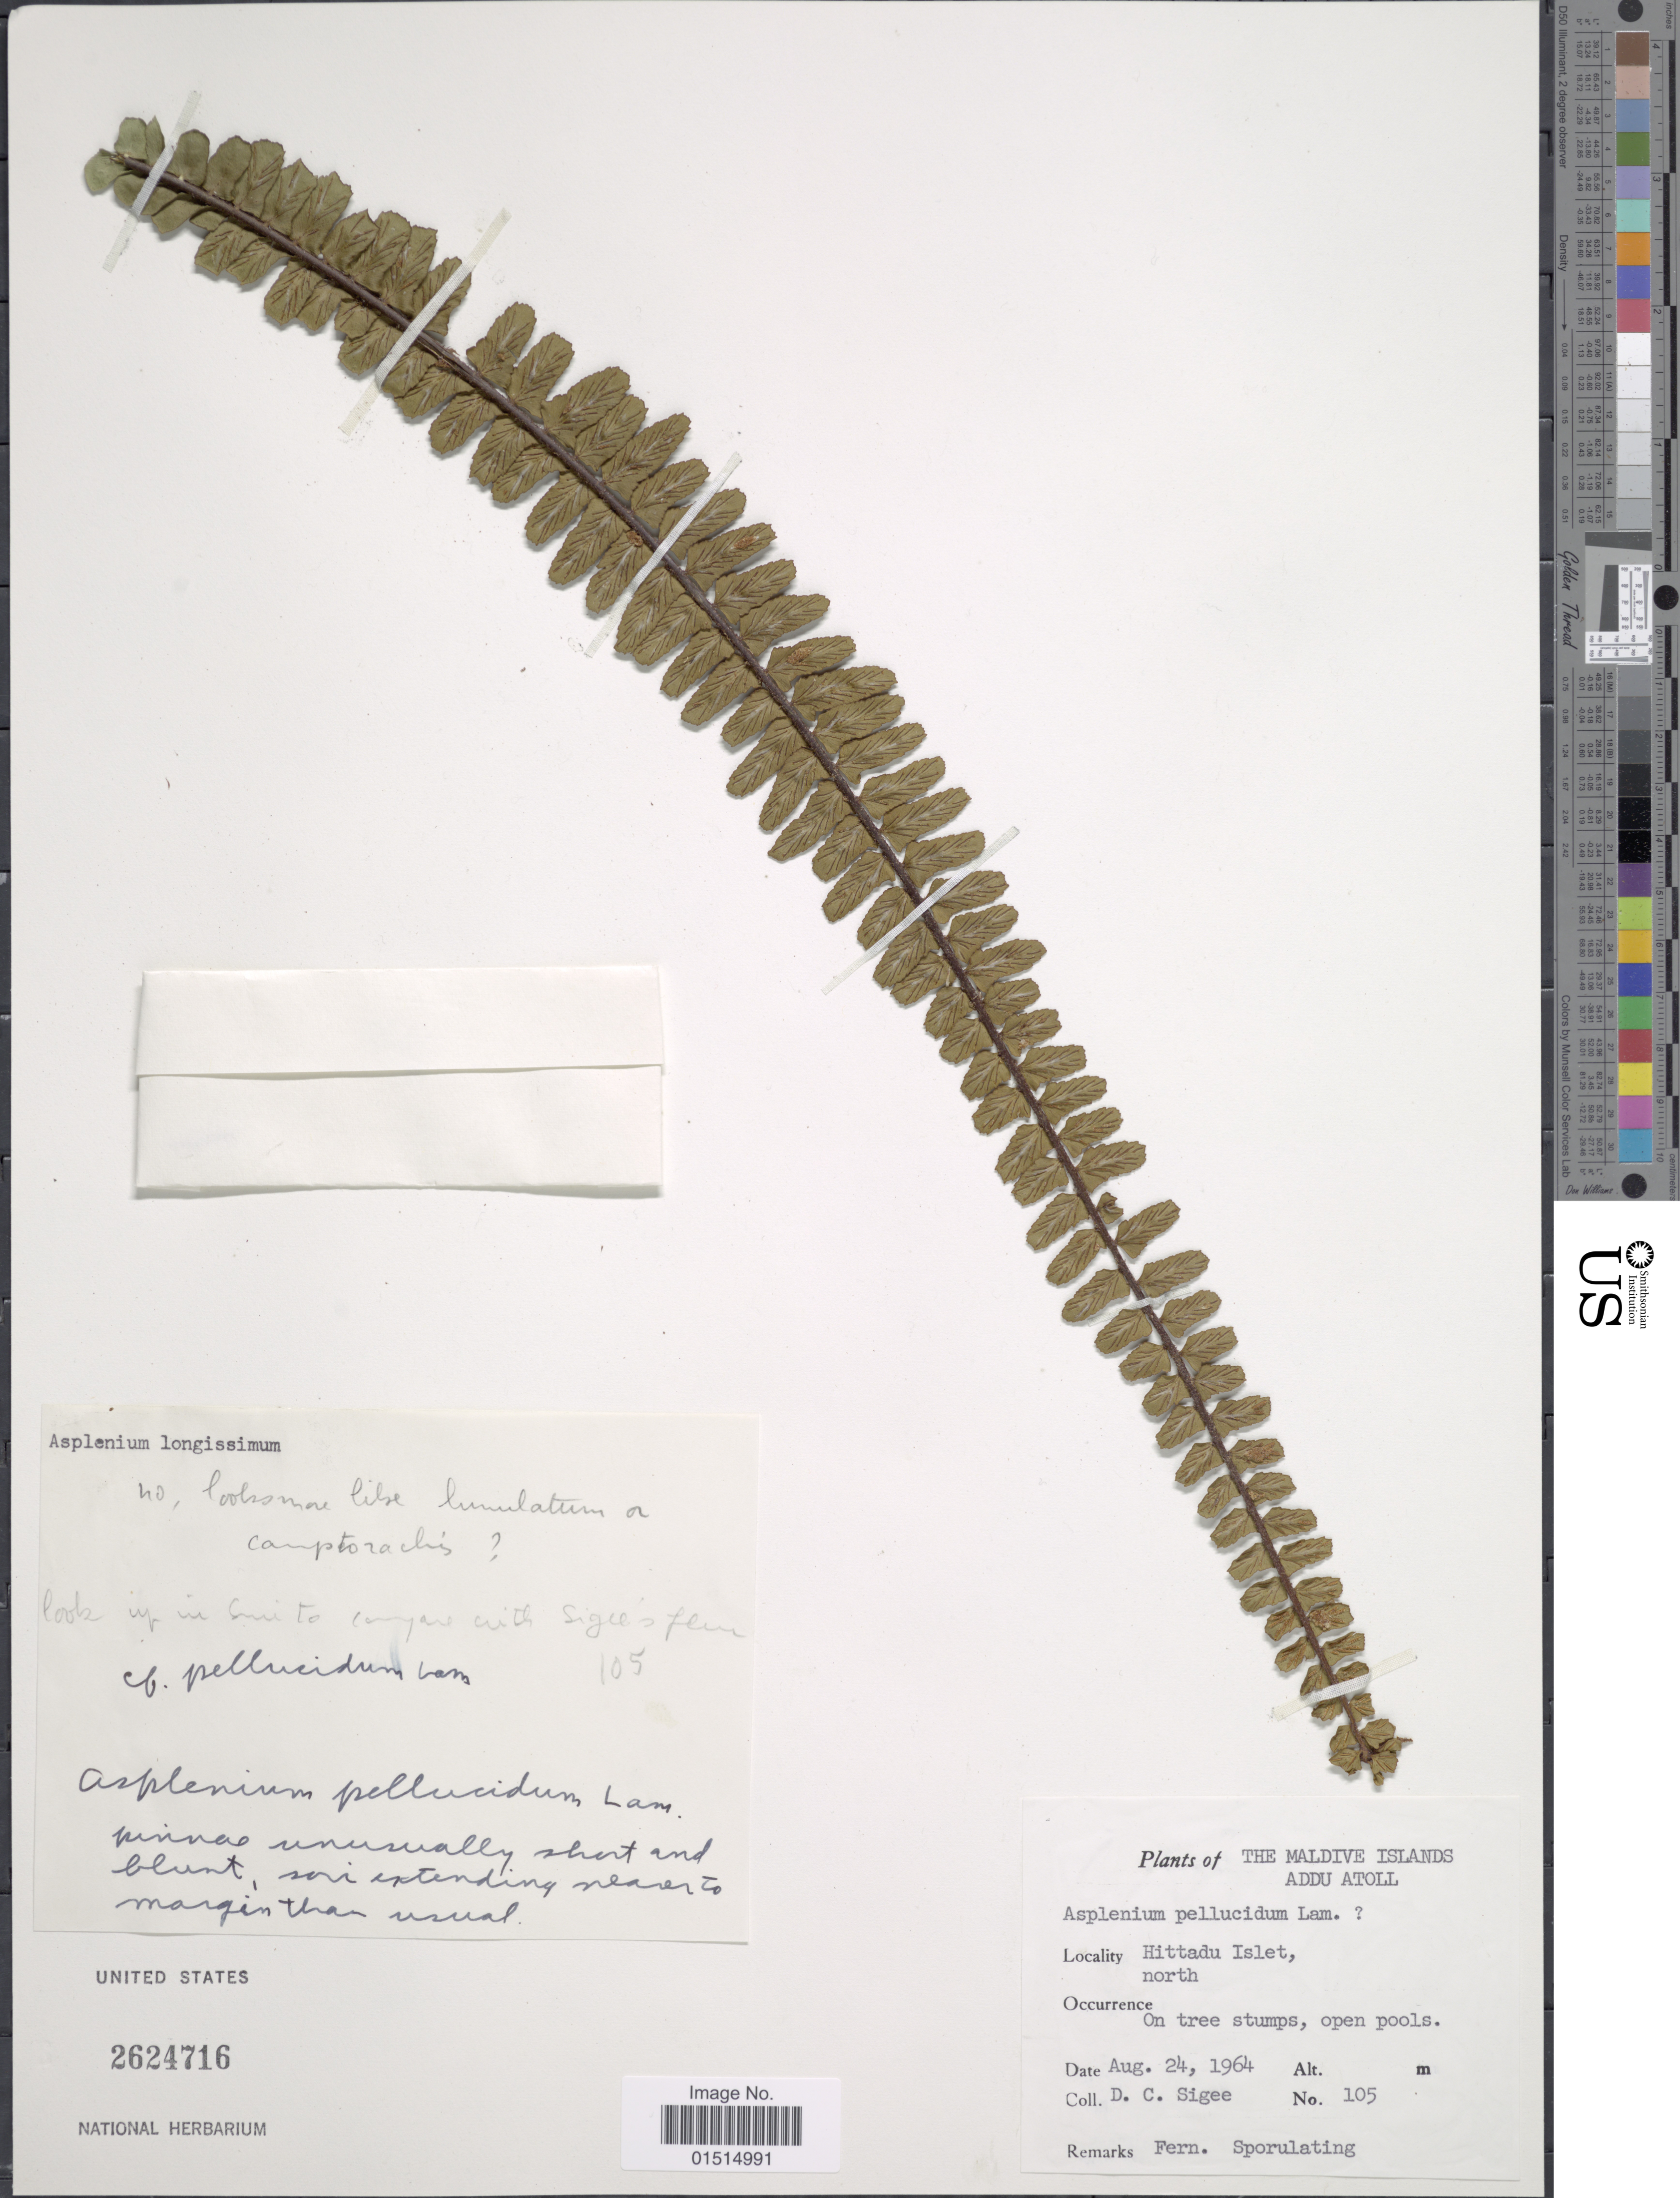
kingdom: Plantae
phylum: Tracheophyta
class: Polypodiopsida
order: Polypodiales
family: Aspleniaceae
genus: Asplenium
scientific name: Asplenium longissimum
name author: Blume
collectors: D. C. Sigee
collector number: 105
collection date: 1964-08-24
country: Maldive Islands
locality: Addu Atoll, Hittadu Islet, north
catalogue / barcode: US 2624716